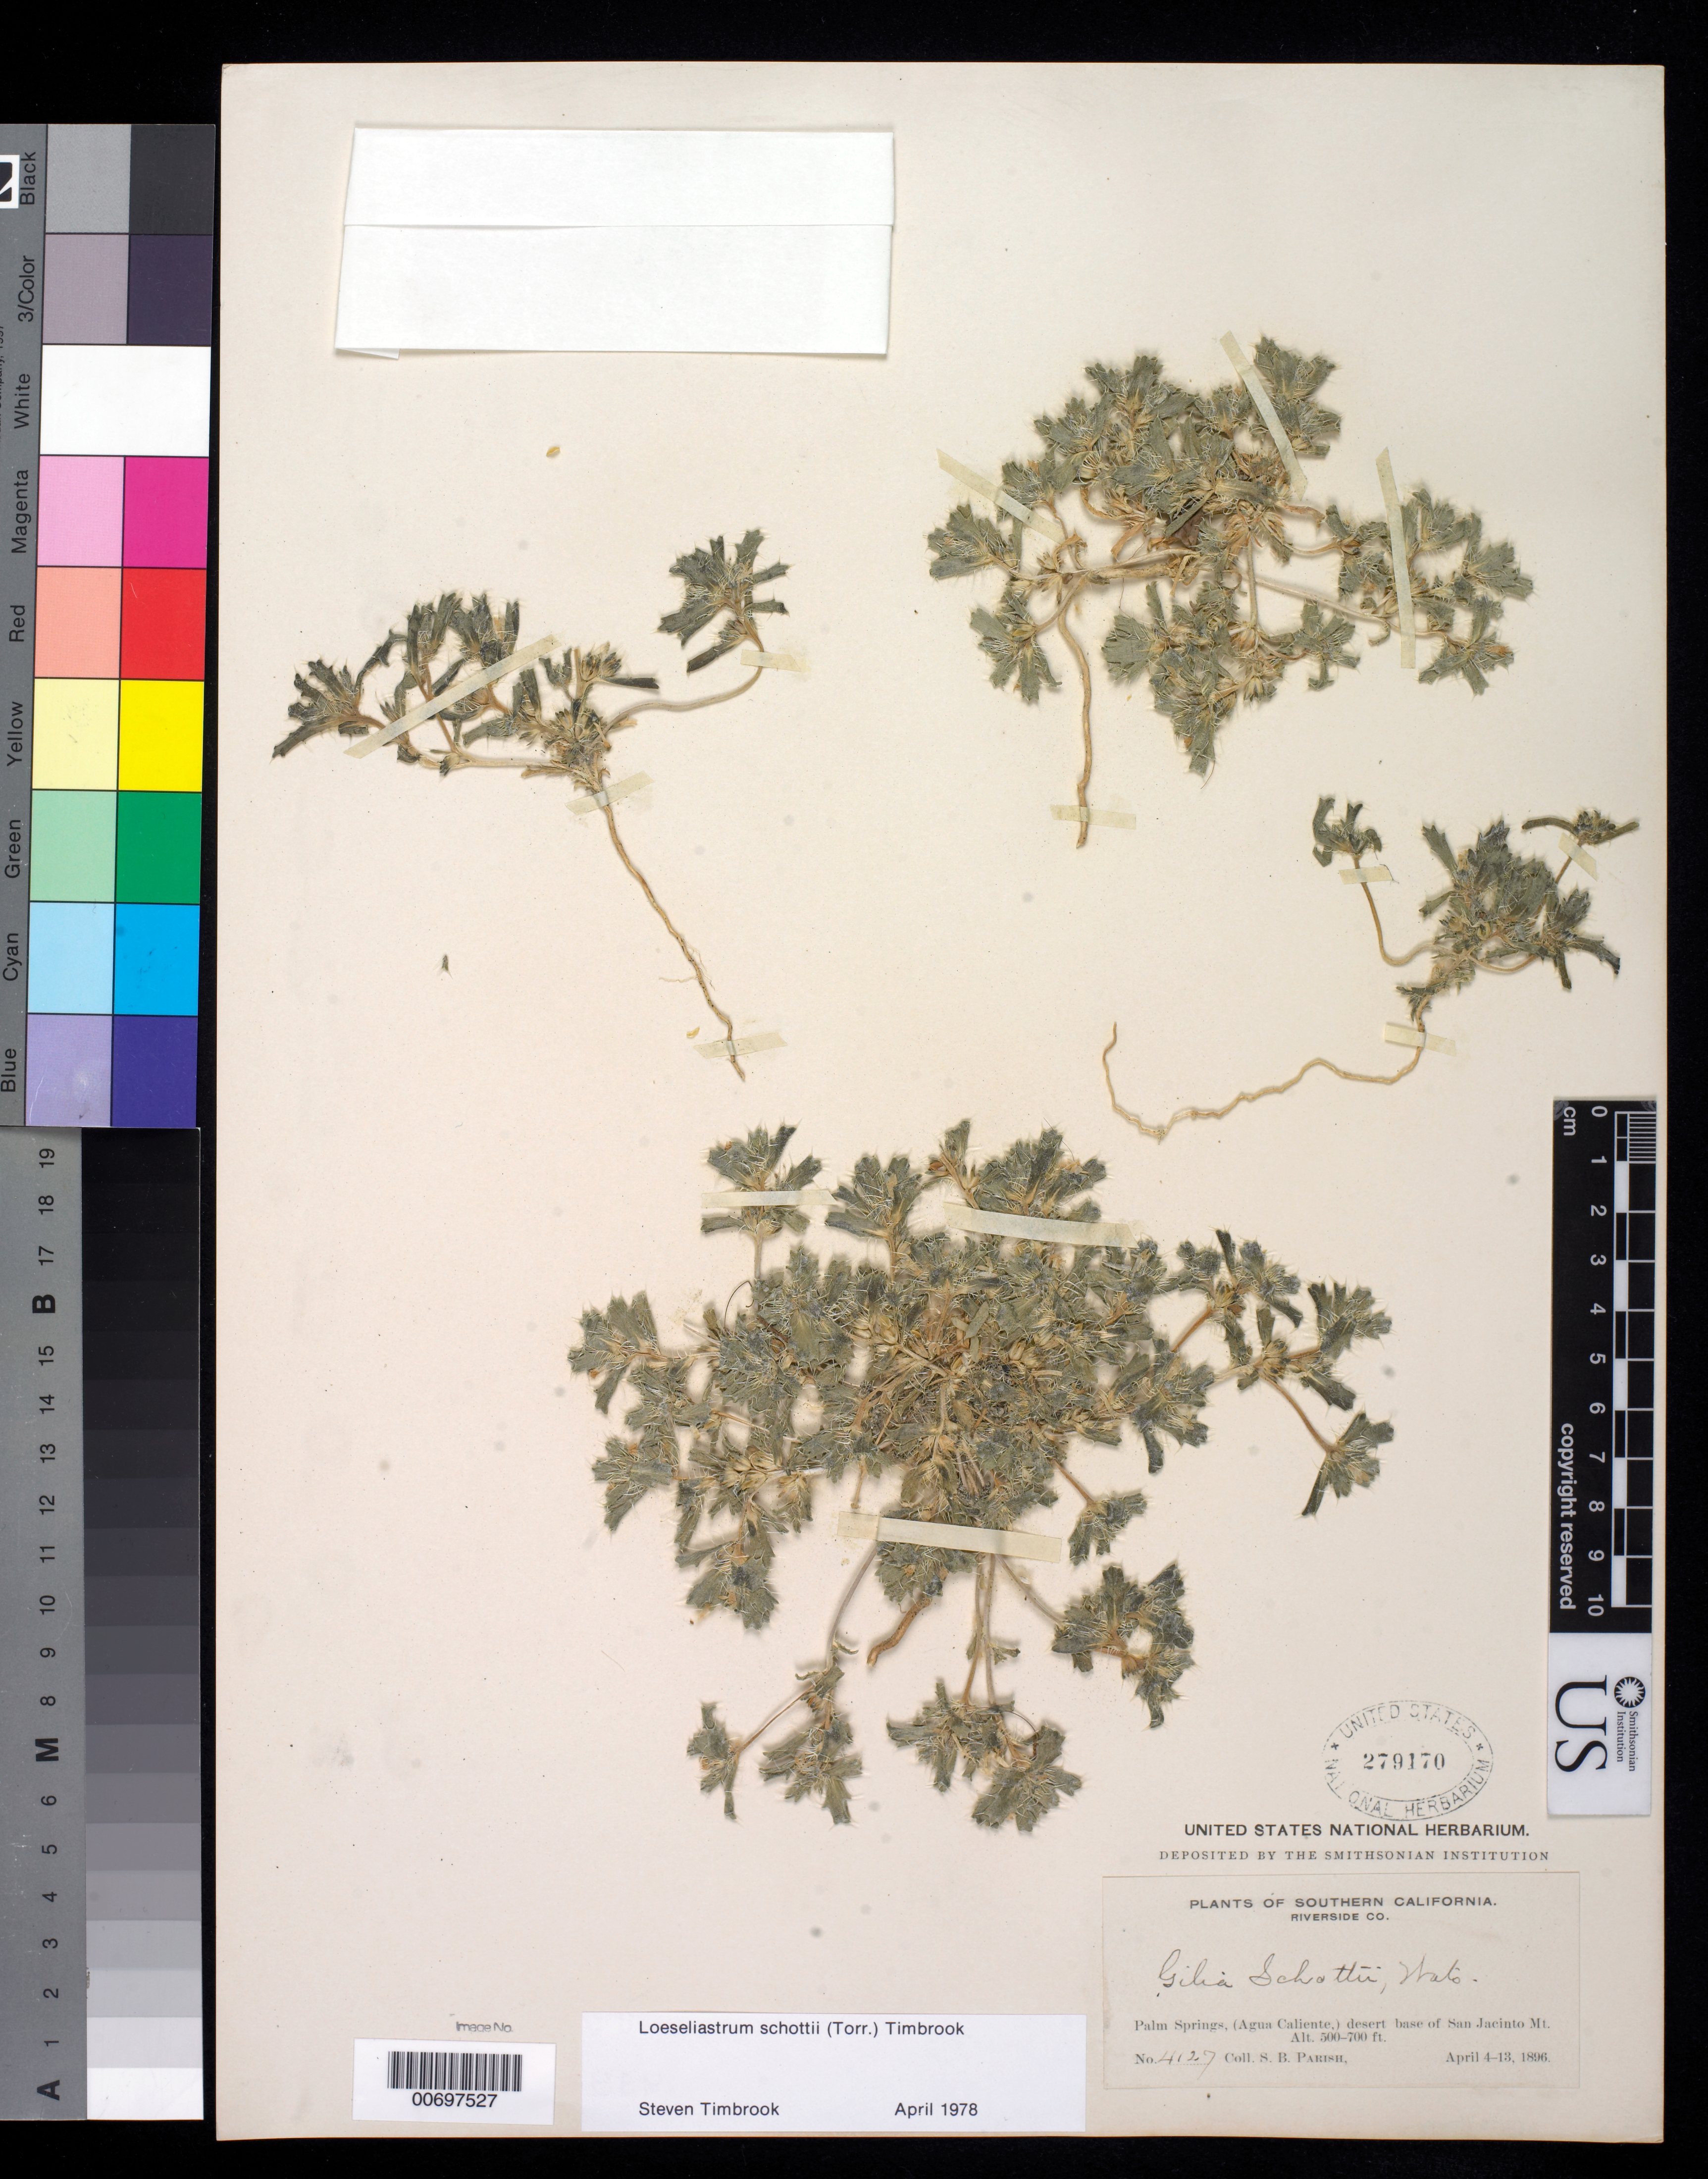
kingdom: Plantae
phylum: Tracheophyta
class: Magnoliopsida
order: Ericales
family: Polemoniaceae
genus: Loeseliastrum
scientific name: Loeseliastrum schottii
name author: (Torr.) Timbrook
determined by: Timbrook, S.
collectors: S. B. Parish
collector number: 4127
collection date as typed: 04 Apr 1896 to 13 Apr 1896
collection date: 1896-04-04/1896-04-13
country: United States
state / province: California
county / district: Riverside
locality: Palm Springs, (Agua Caliente,) desert base of San Jacinto Mt.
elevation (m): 152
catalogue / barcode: US 279170